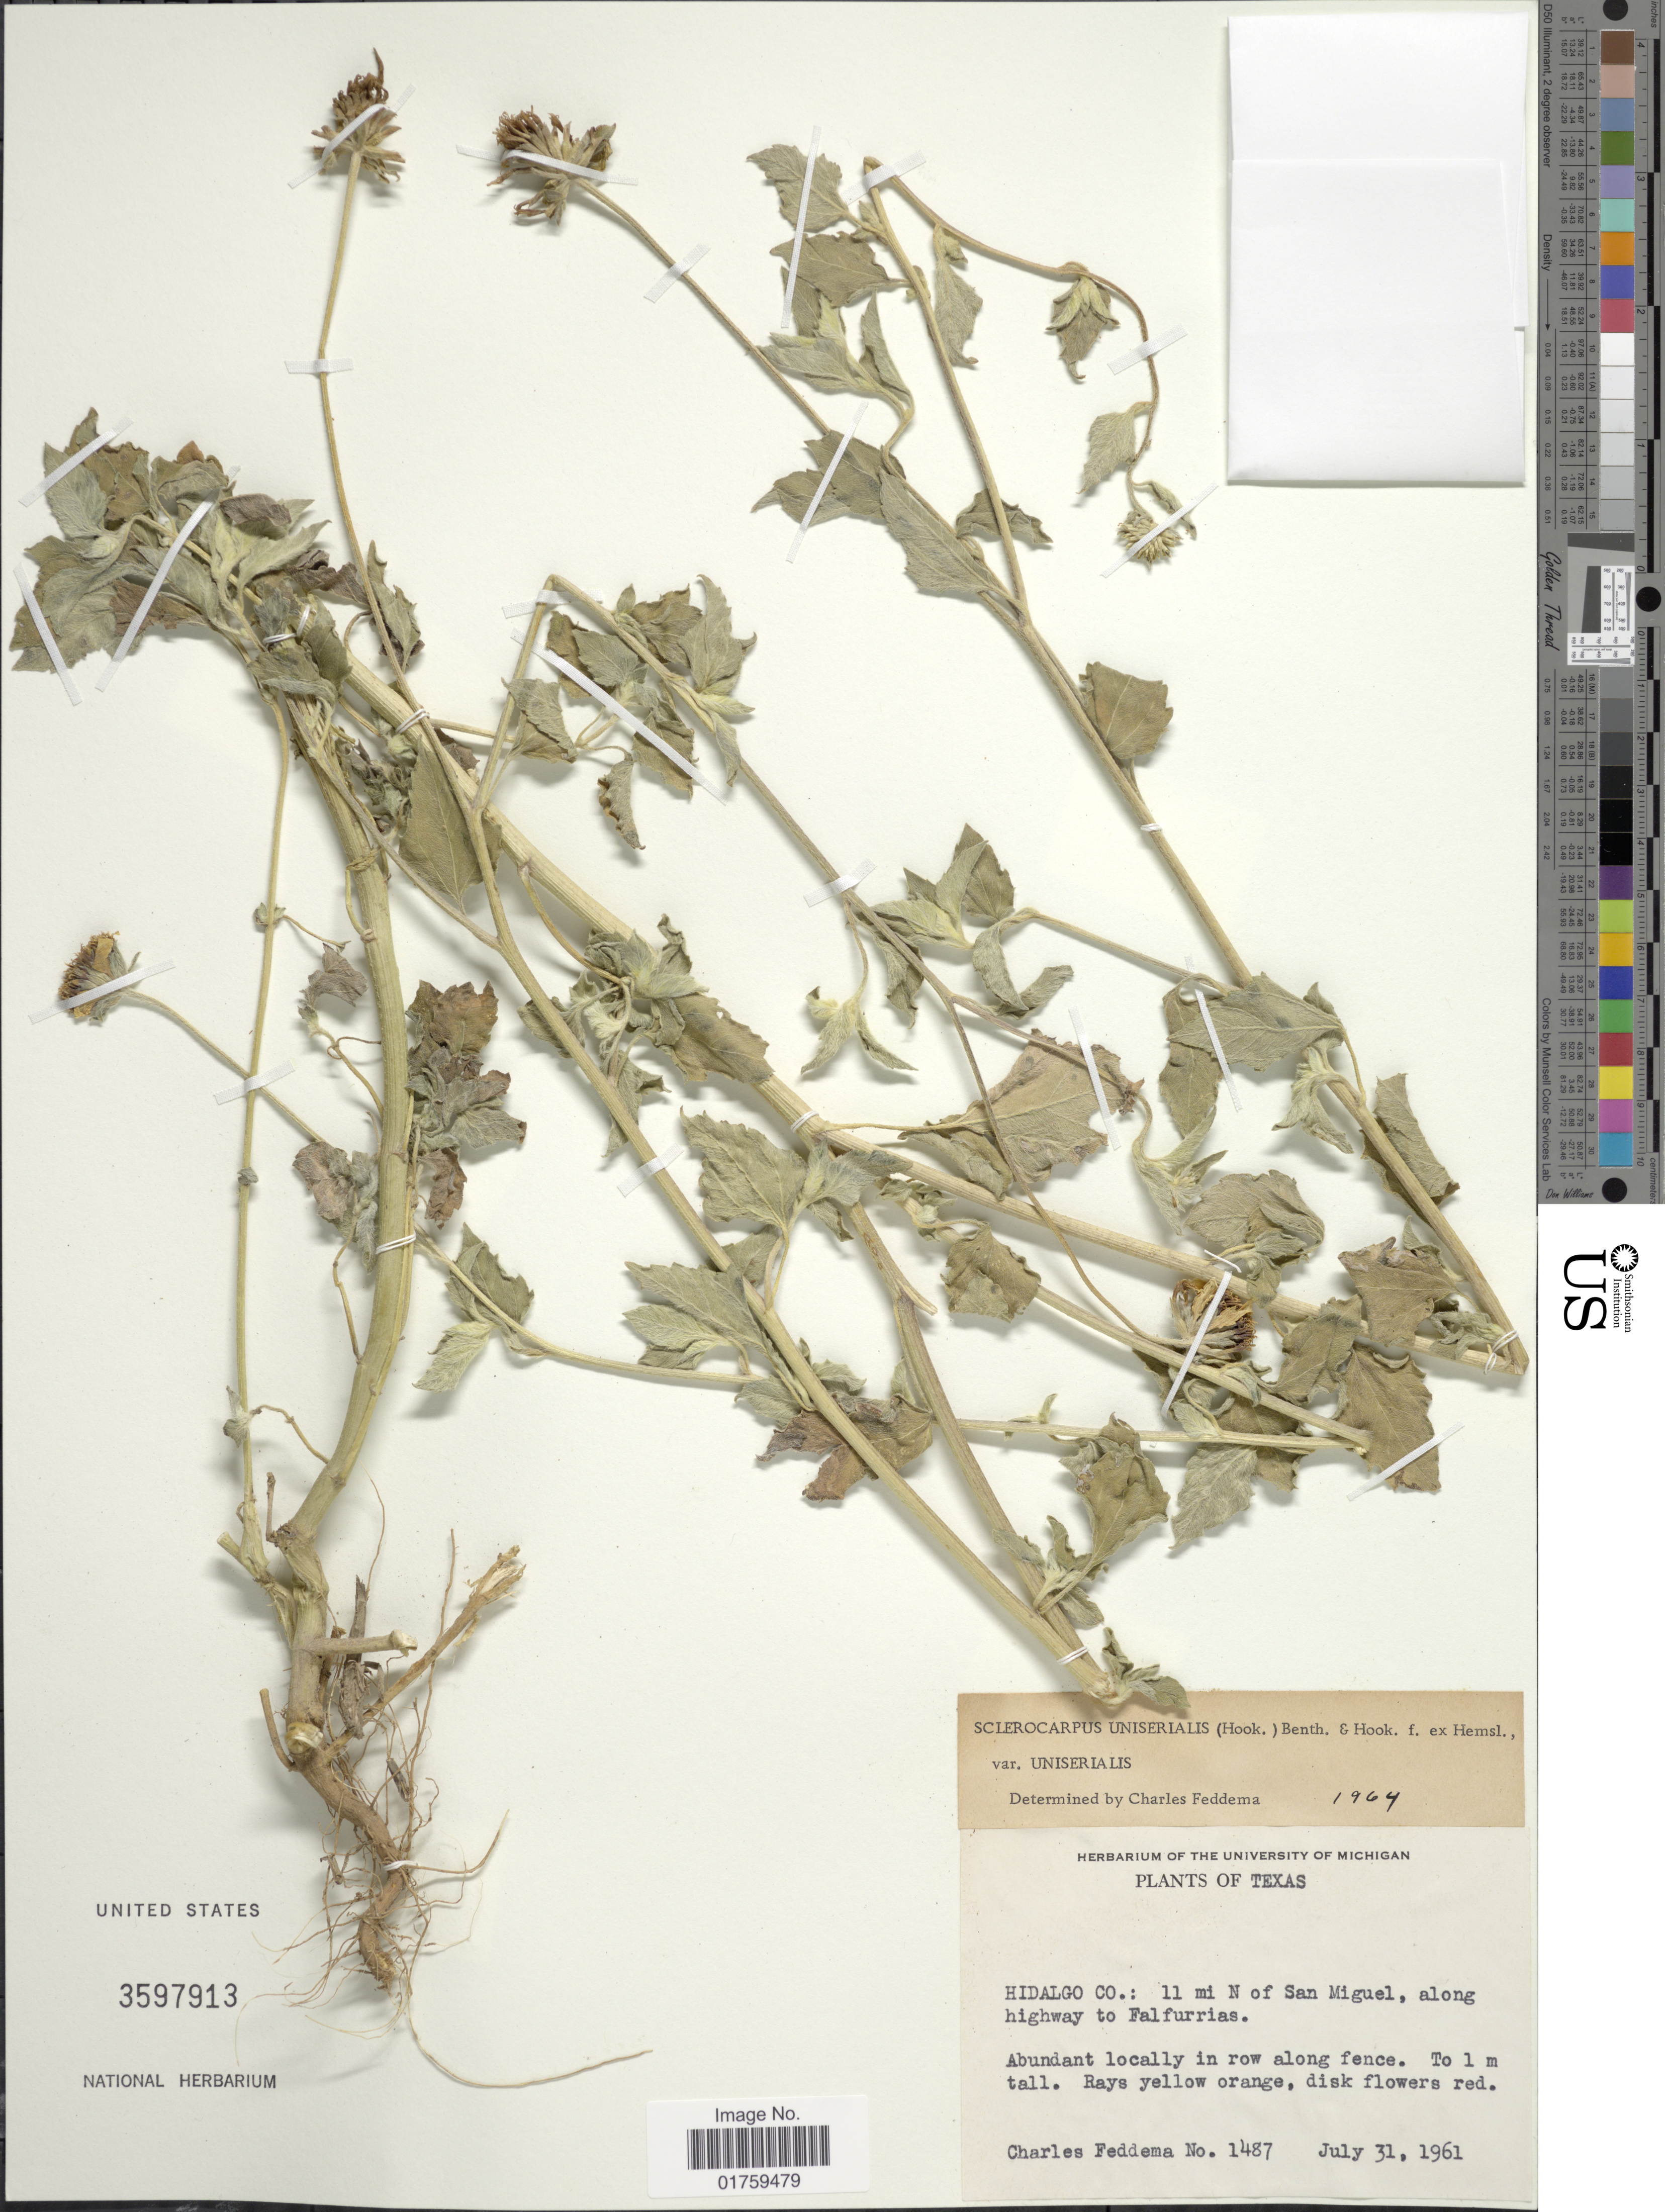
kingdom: Plantae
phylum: Tracheophyta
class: Magnoliopsida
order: Asterales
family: Asteraceae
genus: Sclerocarpus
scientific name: Sclerocarpus uniserialis var. frutescens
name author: (Brandegee) Feddema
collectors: C. Feddema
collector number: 1487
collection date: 1961-07-31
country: United States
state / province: Texas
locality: Texas. Hidalgo Co.: 11 mi N of San Miguel, along highway to Falfurrias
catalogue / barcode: US 3597913